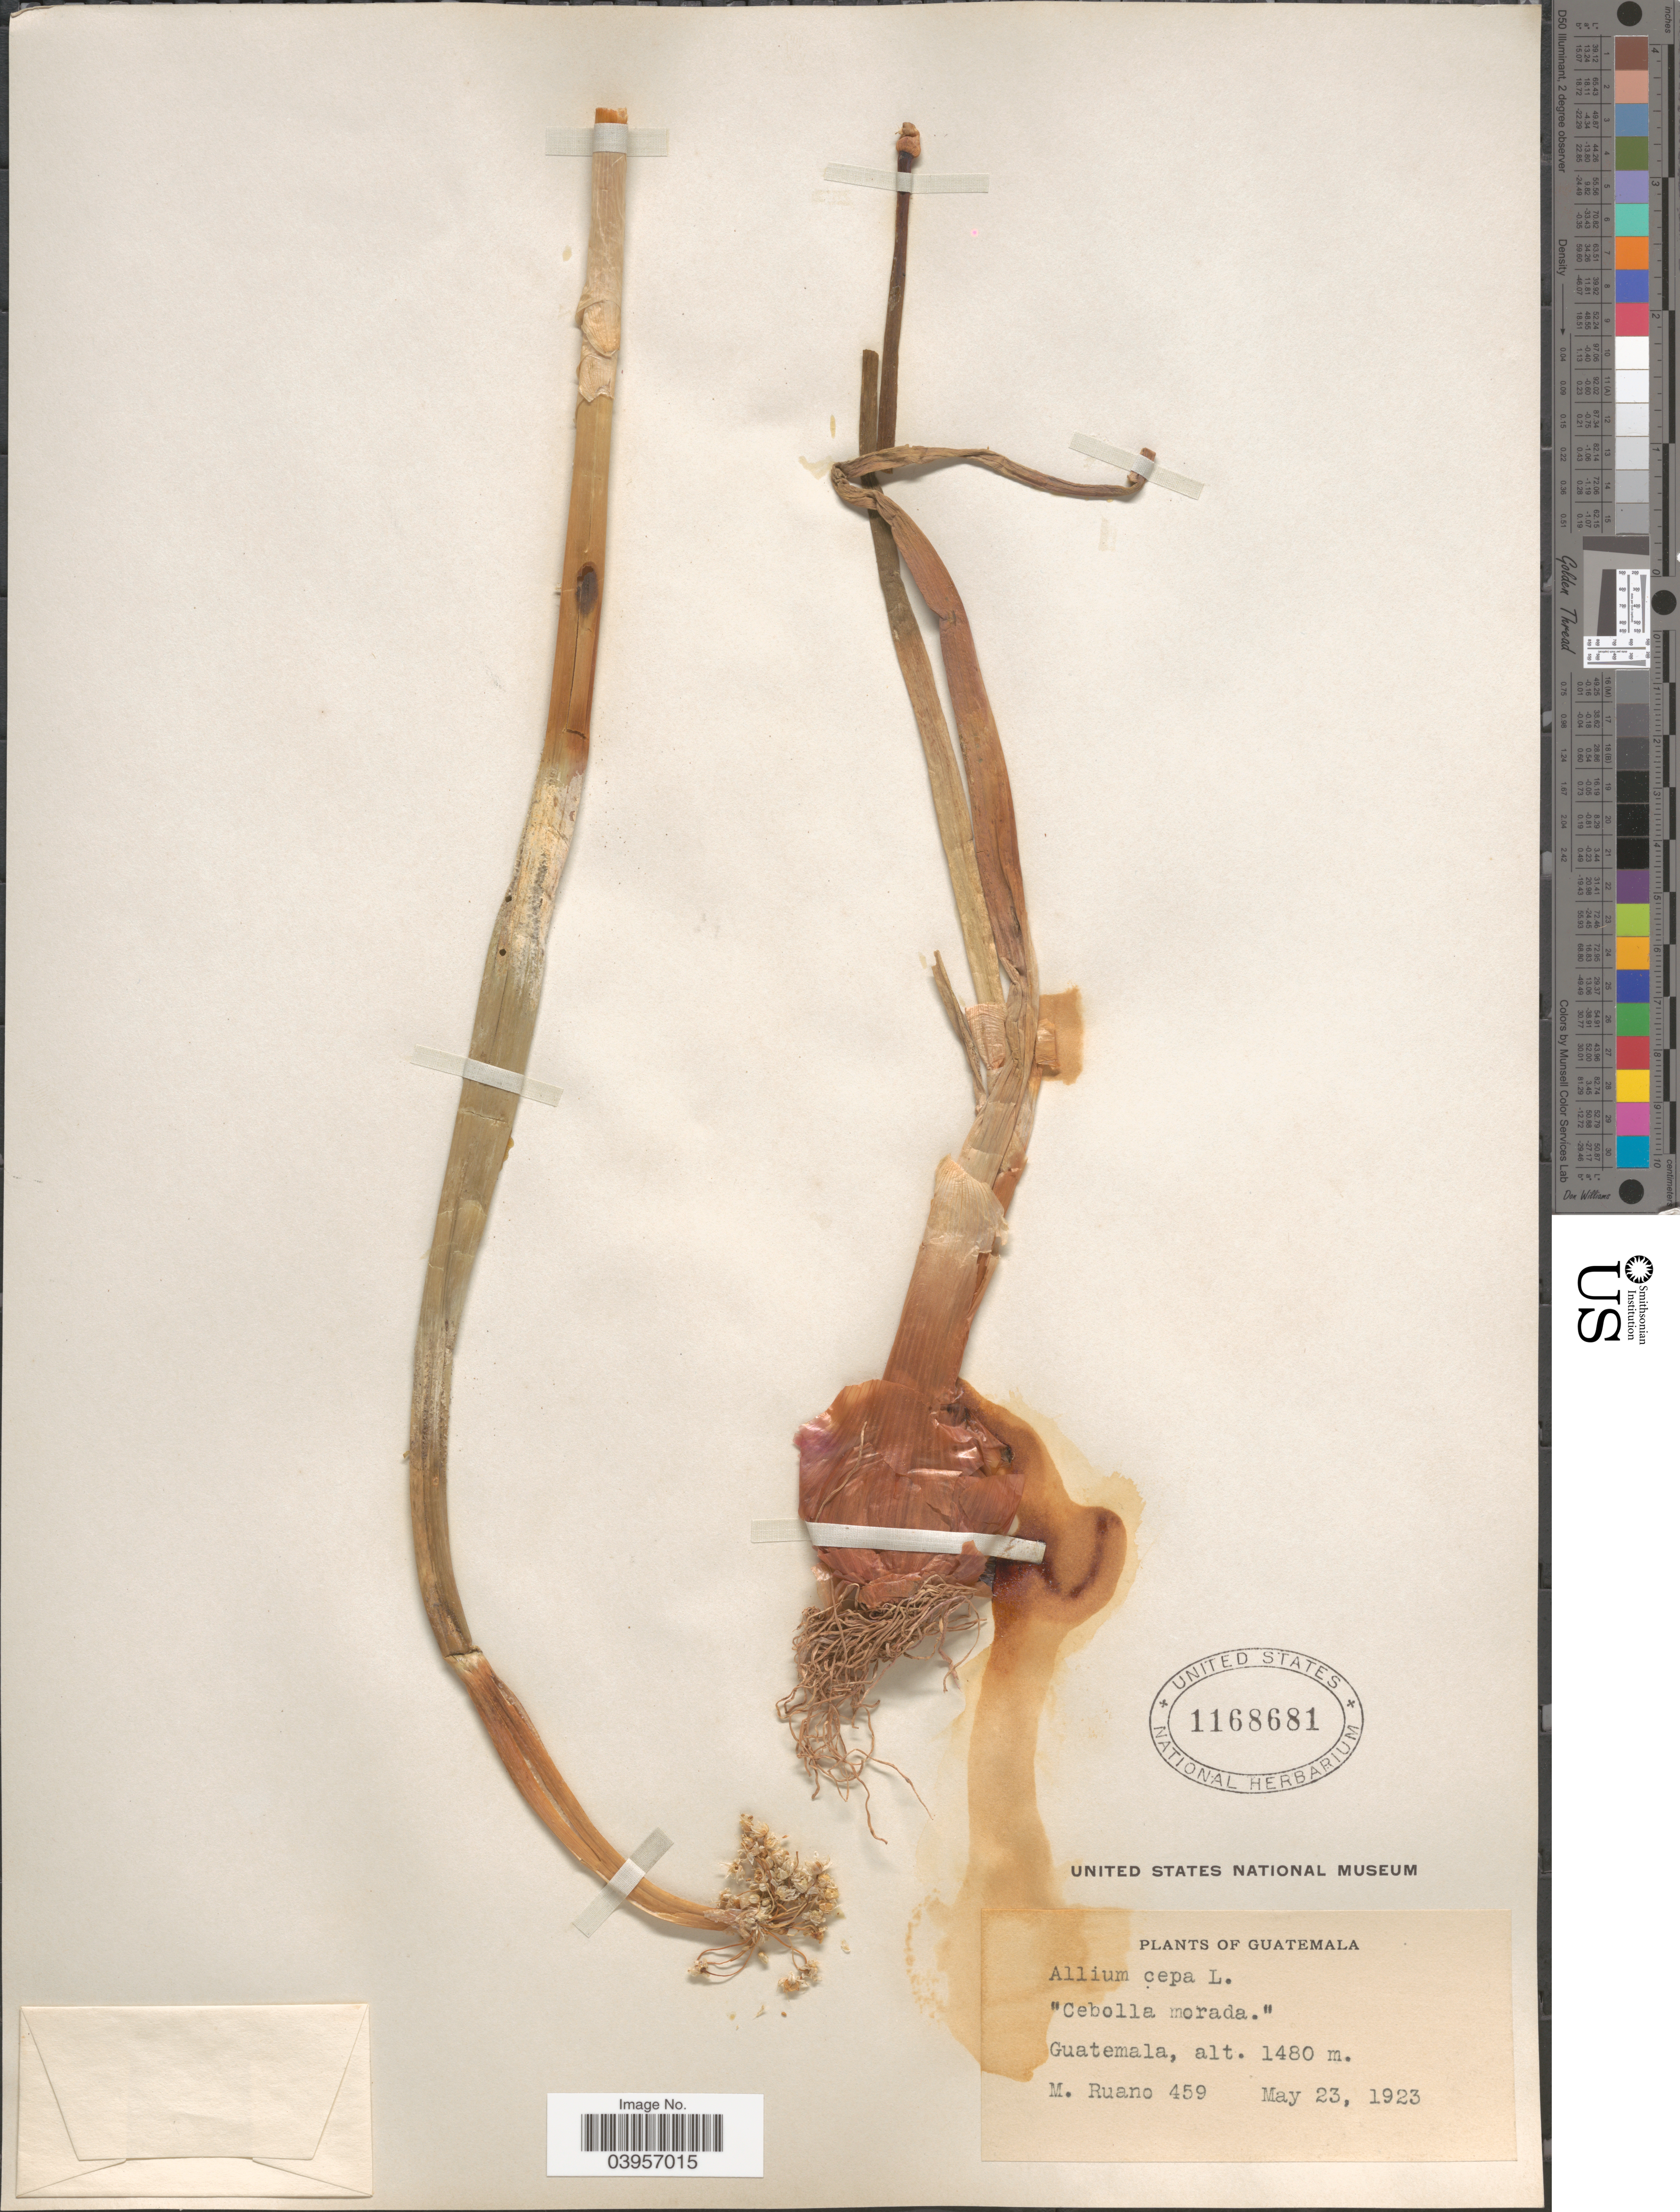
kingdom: Plantae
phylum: Tracheophyta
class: Liliopsida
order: Asparagales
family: Amaryllidaceae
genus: Allium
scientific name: Allium cepa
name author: L.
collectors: M. Ruano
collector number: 459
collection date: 1923-05-23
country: Guatemala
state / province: Guatemala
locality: Cebolla morada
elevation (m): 1480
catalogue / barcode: US 1168681